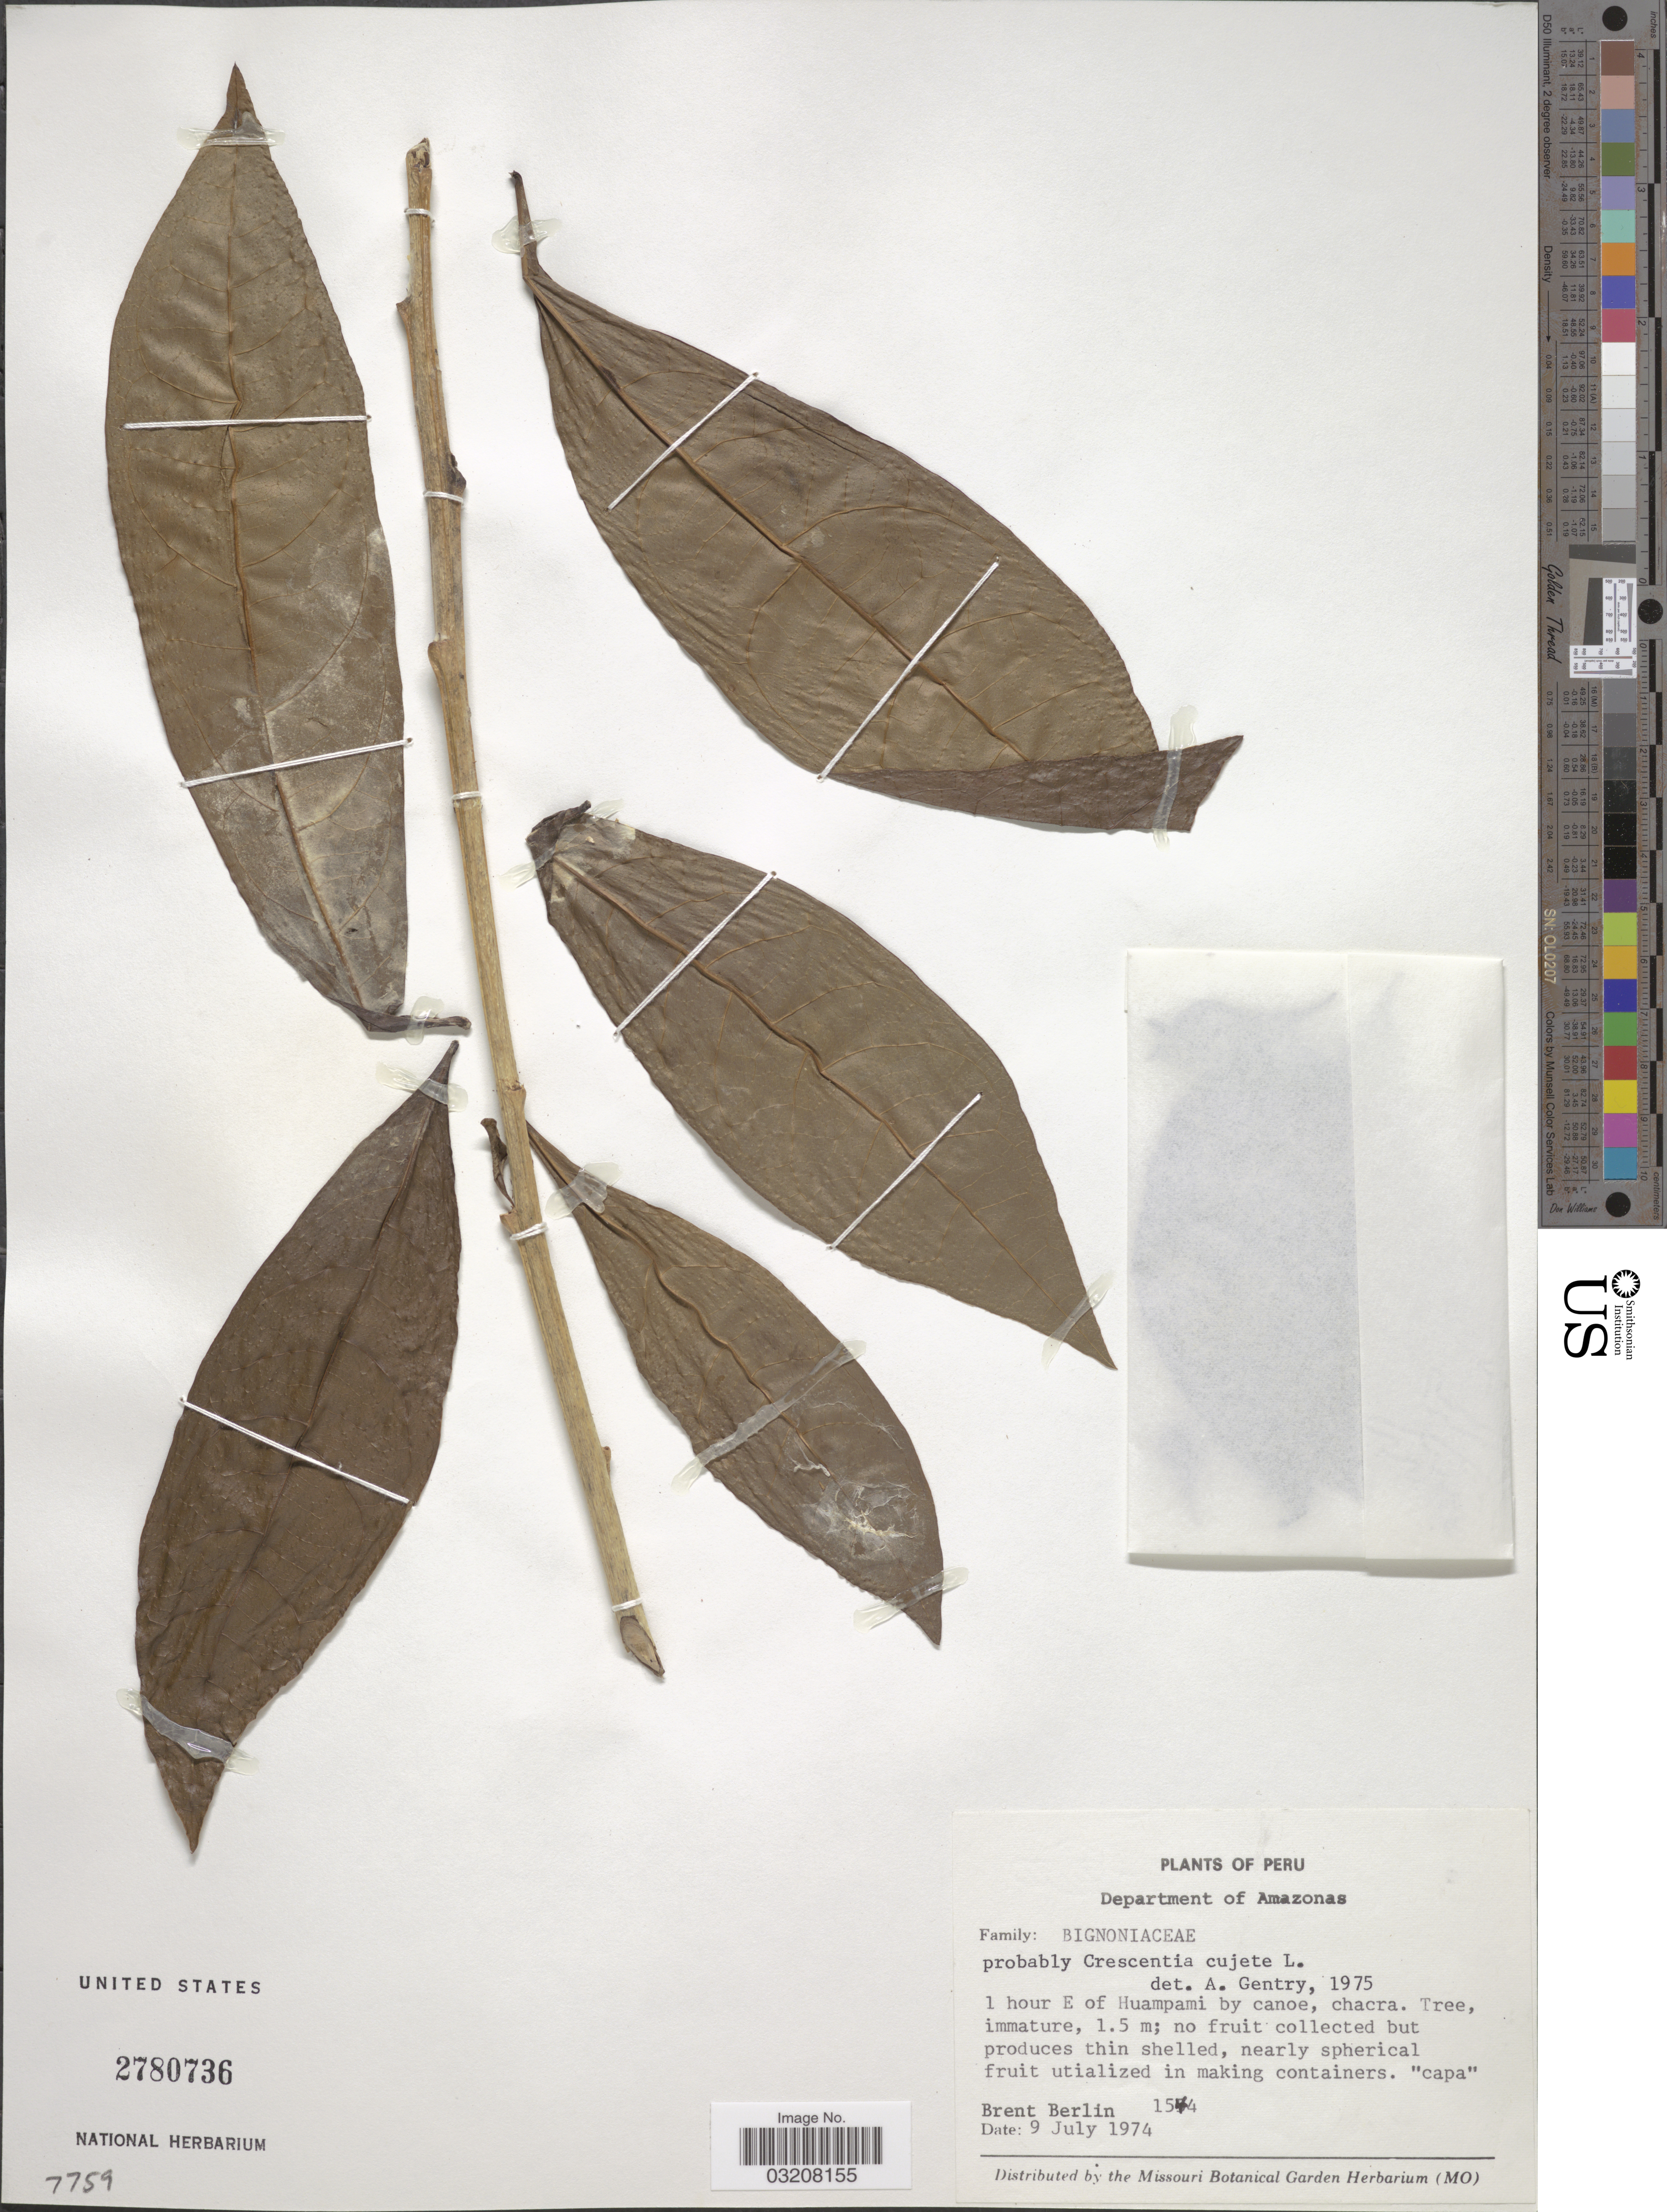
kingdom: Plantae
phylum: Tracheophyta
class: Magnoliopsida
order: Lamiales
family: Bignoniaceae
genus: Crescentia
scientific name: Crescentia cujete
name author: L.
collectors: B. Berlin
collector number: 1544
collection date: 1974-07-09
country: Peru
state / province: Amazonas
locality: Department of Amazonas. 1 hour E of Huampampi by canoe, chacra.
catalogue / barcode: US 2780736